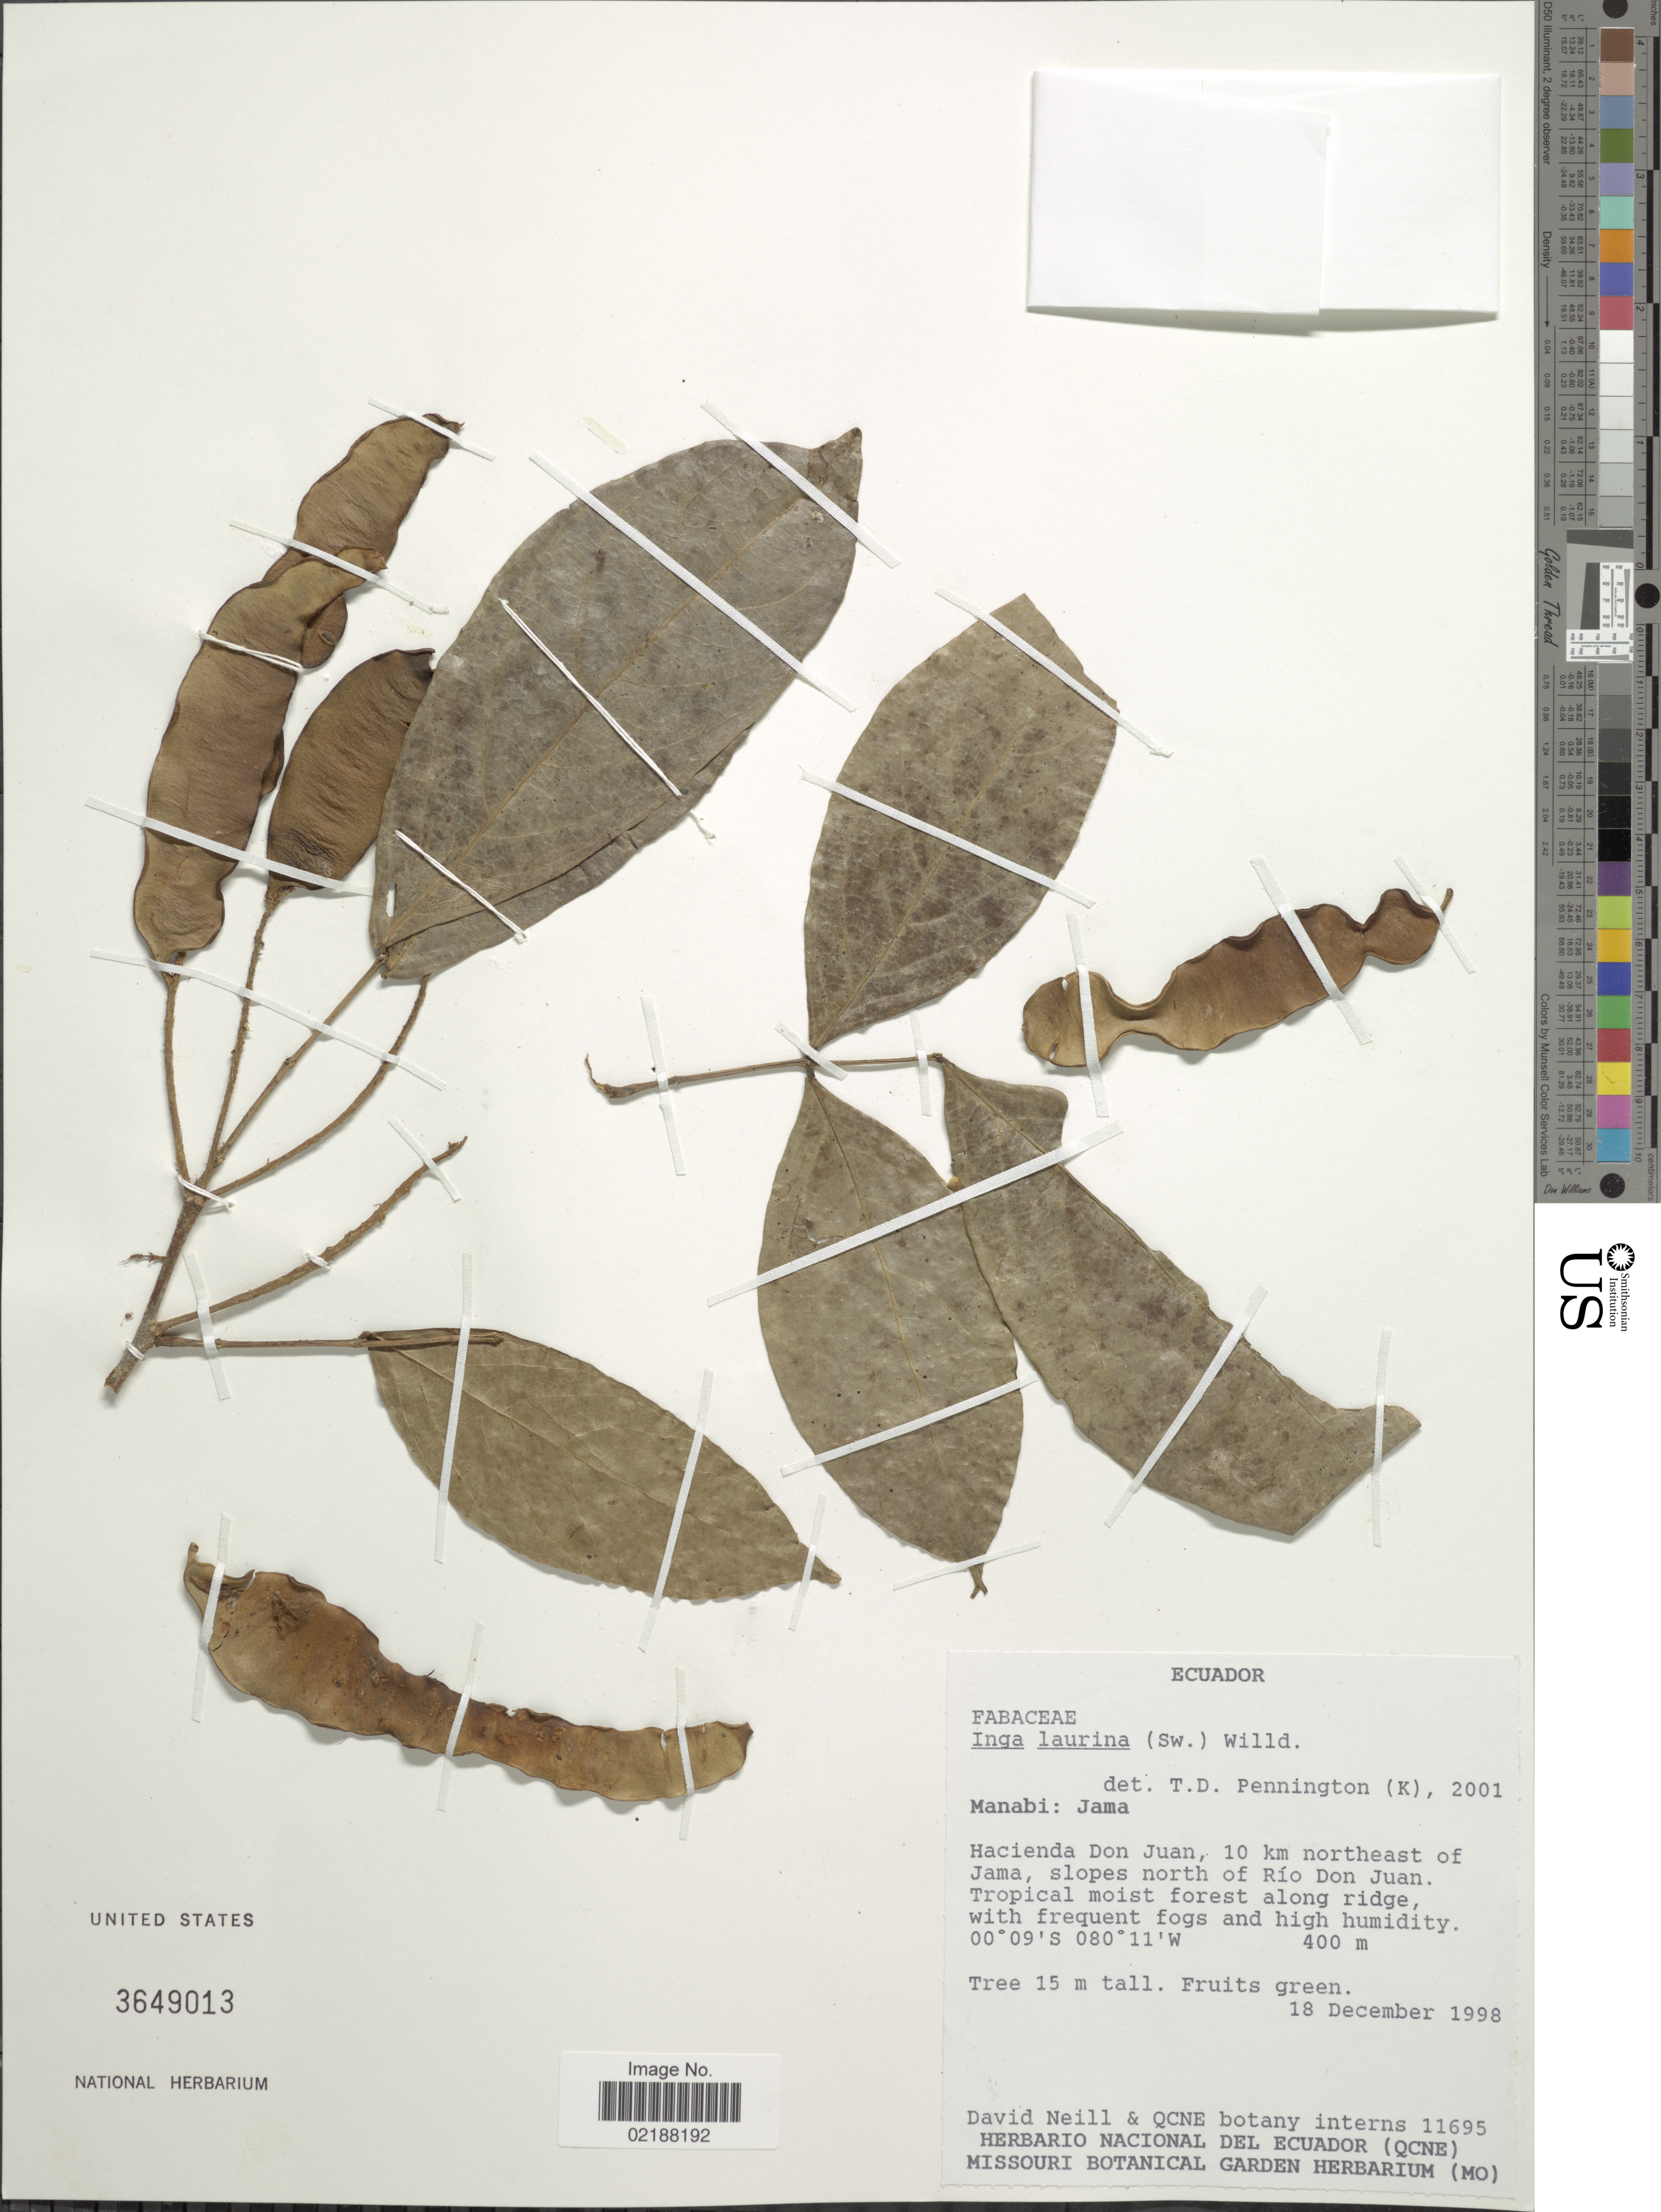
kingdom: Plantae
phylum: Tracheophyta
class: Magnoliopsida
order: Fabales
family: Fabaceae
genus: Inga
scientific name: Inga laurina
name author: (Sw.) Willd.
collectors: D. A. Neill & QCNE botany interns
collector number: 11695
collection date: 1998-12-18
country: Ecuador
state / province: Manabí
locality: Manabi: Jama. Hacienda Don Juan, 10 km northeast of Jama, slopes north of Río Don Juan.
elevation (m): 400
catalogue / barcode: US 3649013